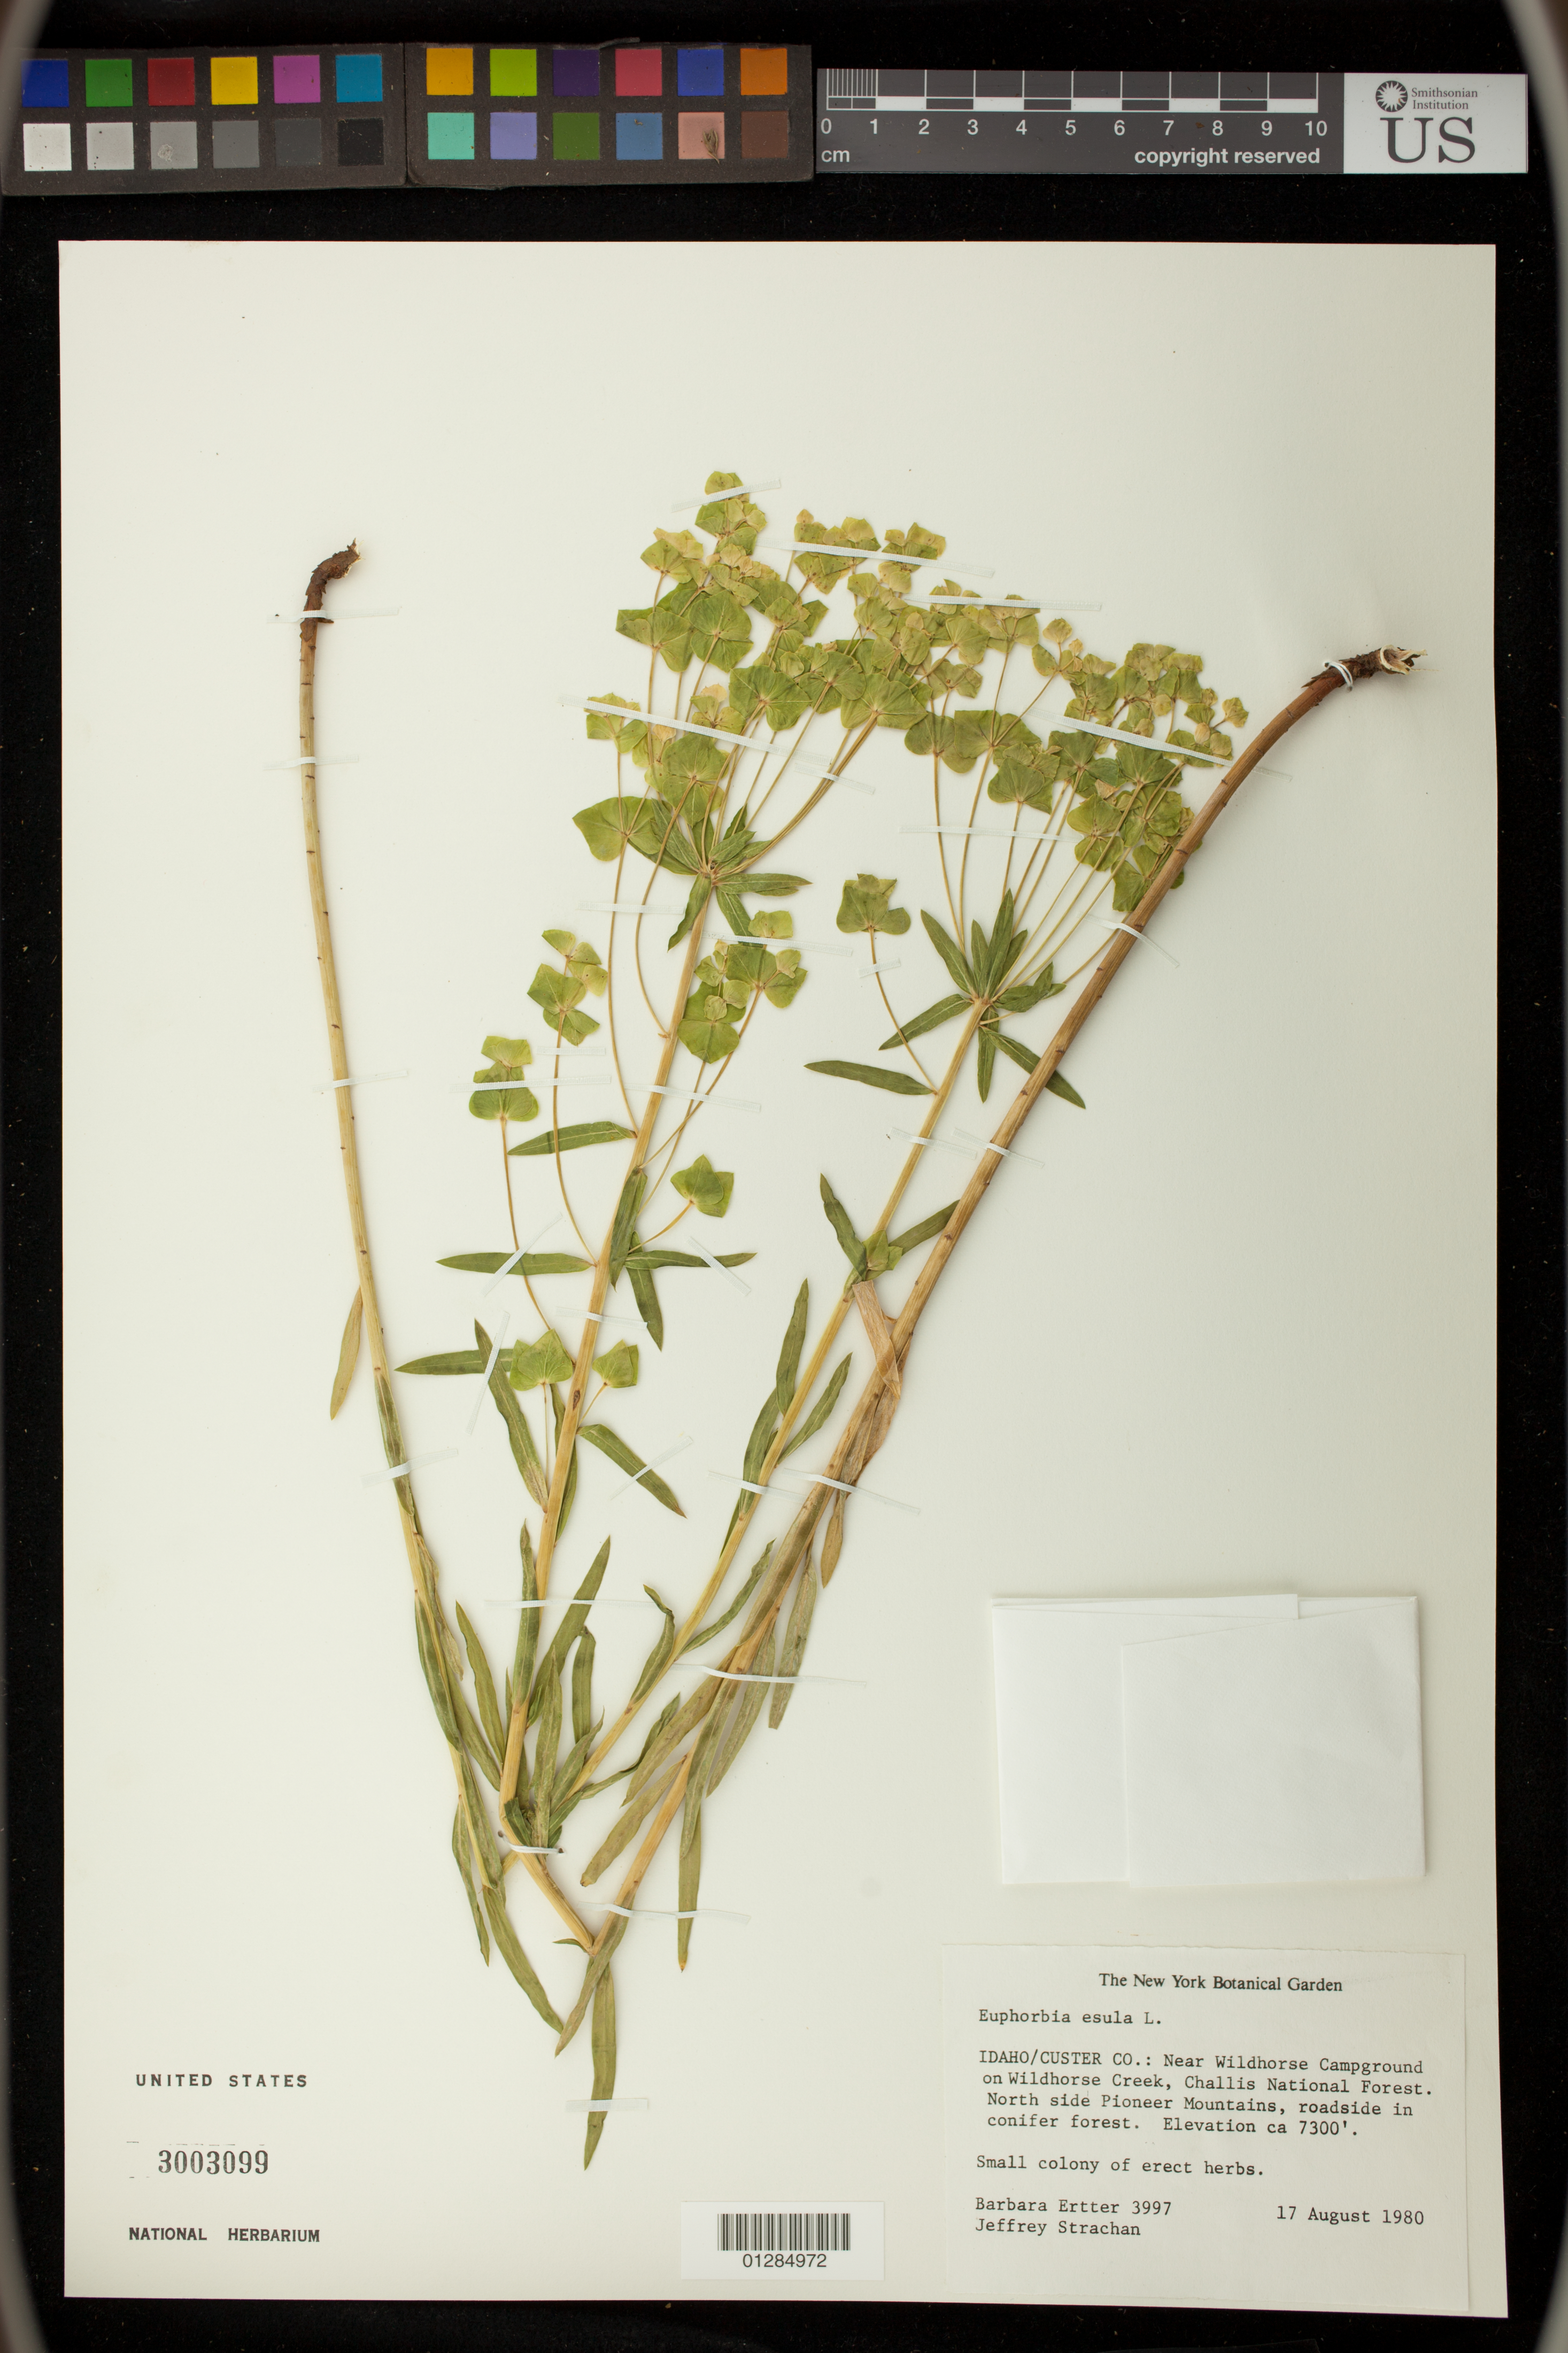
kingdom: Plantae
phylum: Tracheophyta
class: Magnoliopsida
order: Malpighiales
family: Euphorbiaceae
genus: Euphorbia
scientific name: Euphorbia esula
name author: L.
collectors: B. Ertter & J. Strachan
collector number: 3997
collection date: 1980-08-17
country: United States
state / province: Idaho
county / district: Custer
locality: Near Wildhorse Campground on Wildhorse Creek, Challis National Forest. North side Pioneer Mountains, roadside in conifer forest.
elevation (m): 2225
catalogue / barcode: US 3003099